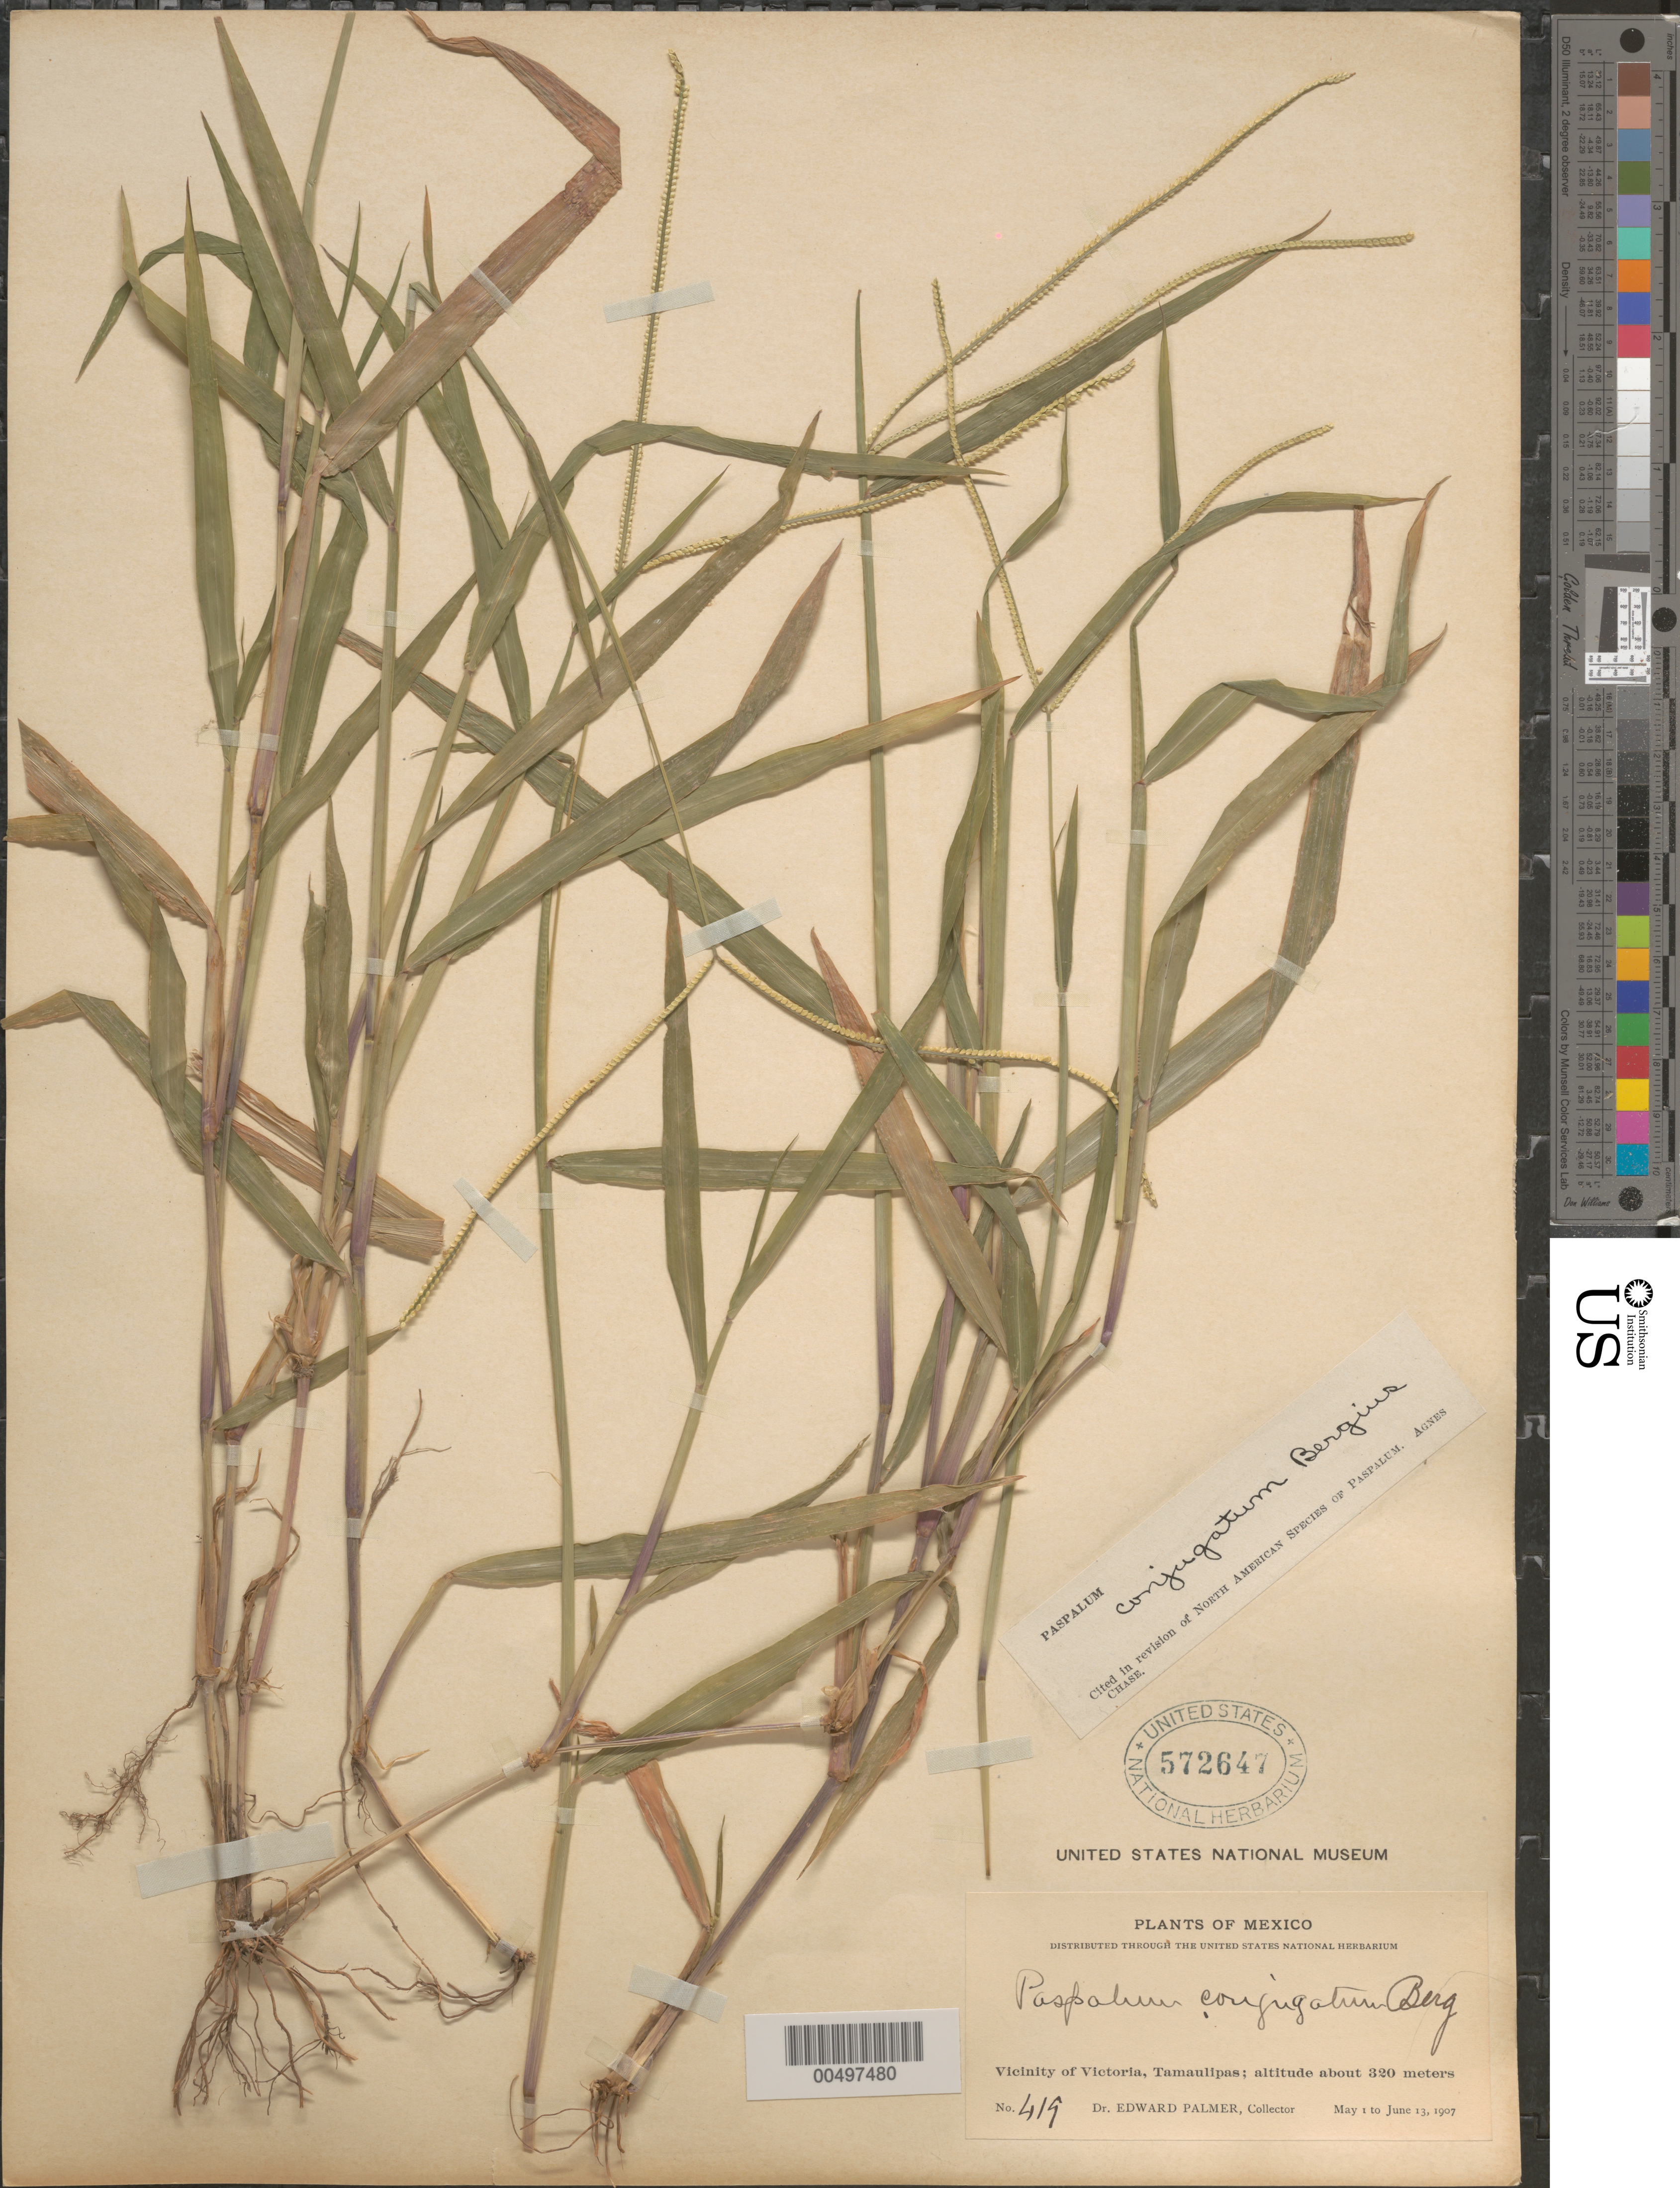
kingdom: Plantae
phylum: Tracheophyta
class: Liliopsida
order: Poales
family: Poaceae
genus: Paspalum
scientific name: Paspalum conjugatum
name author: P.J. Bergius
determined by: Chase, [M.] Agnes, (US)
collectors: E. Palmer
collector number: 419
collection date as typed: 1 May 1907 to 13 Jun 1907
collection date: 1907-05-01/1907-06-13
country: Mexico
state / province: Tamaulipas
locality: Vicinity of Victoria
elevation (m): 320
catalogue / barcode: US 572647